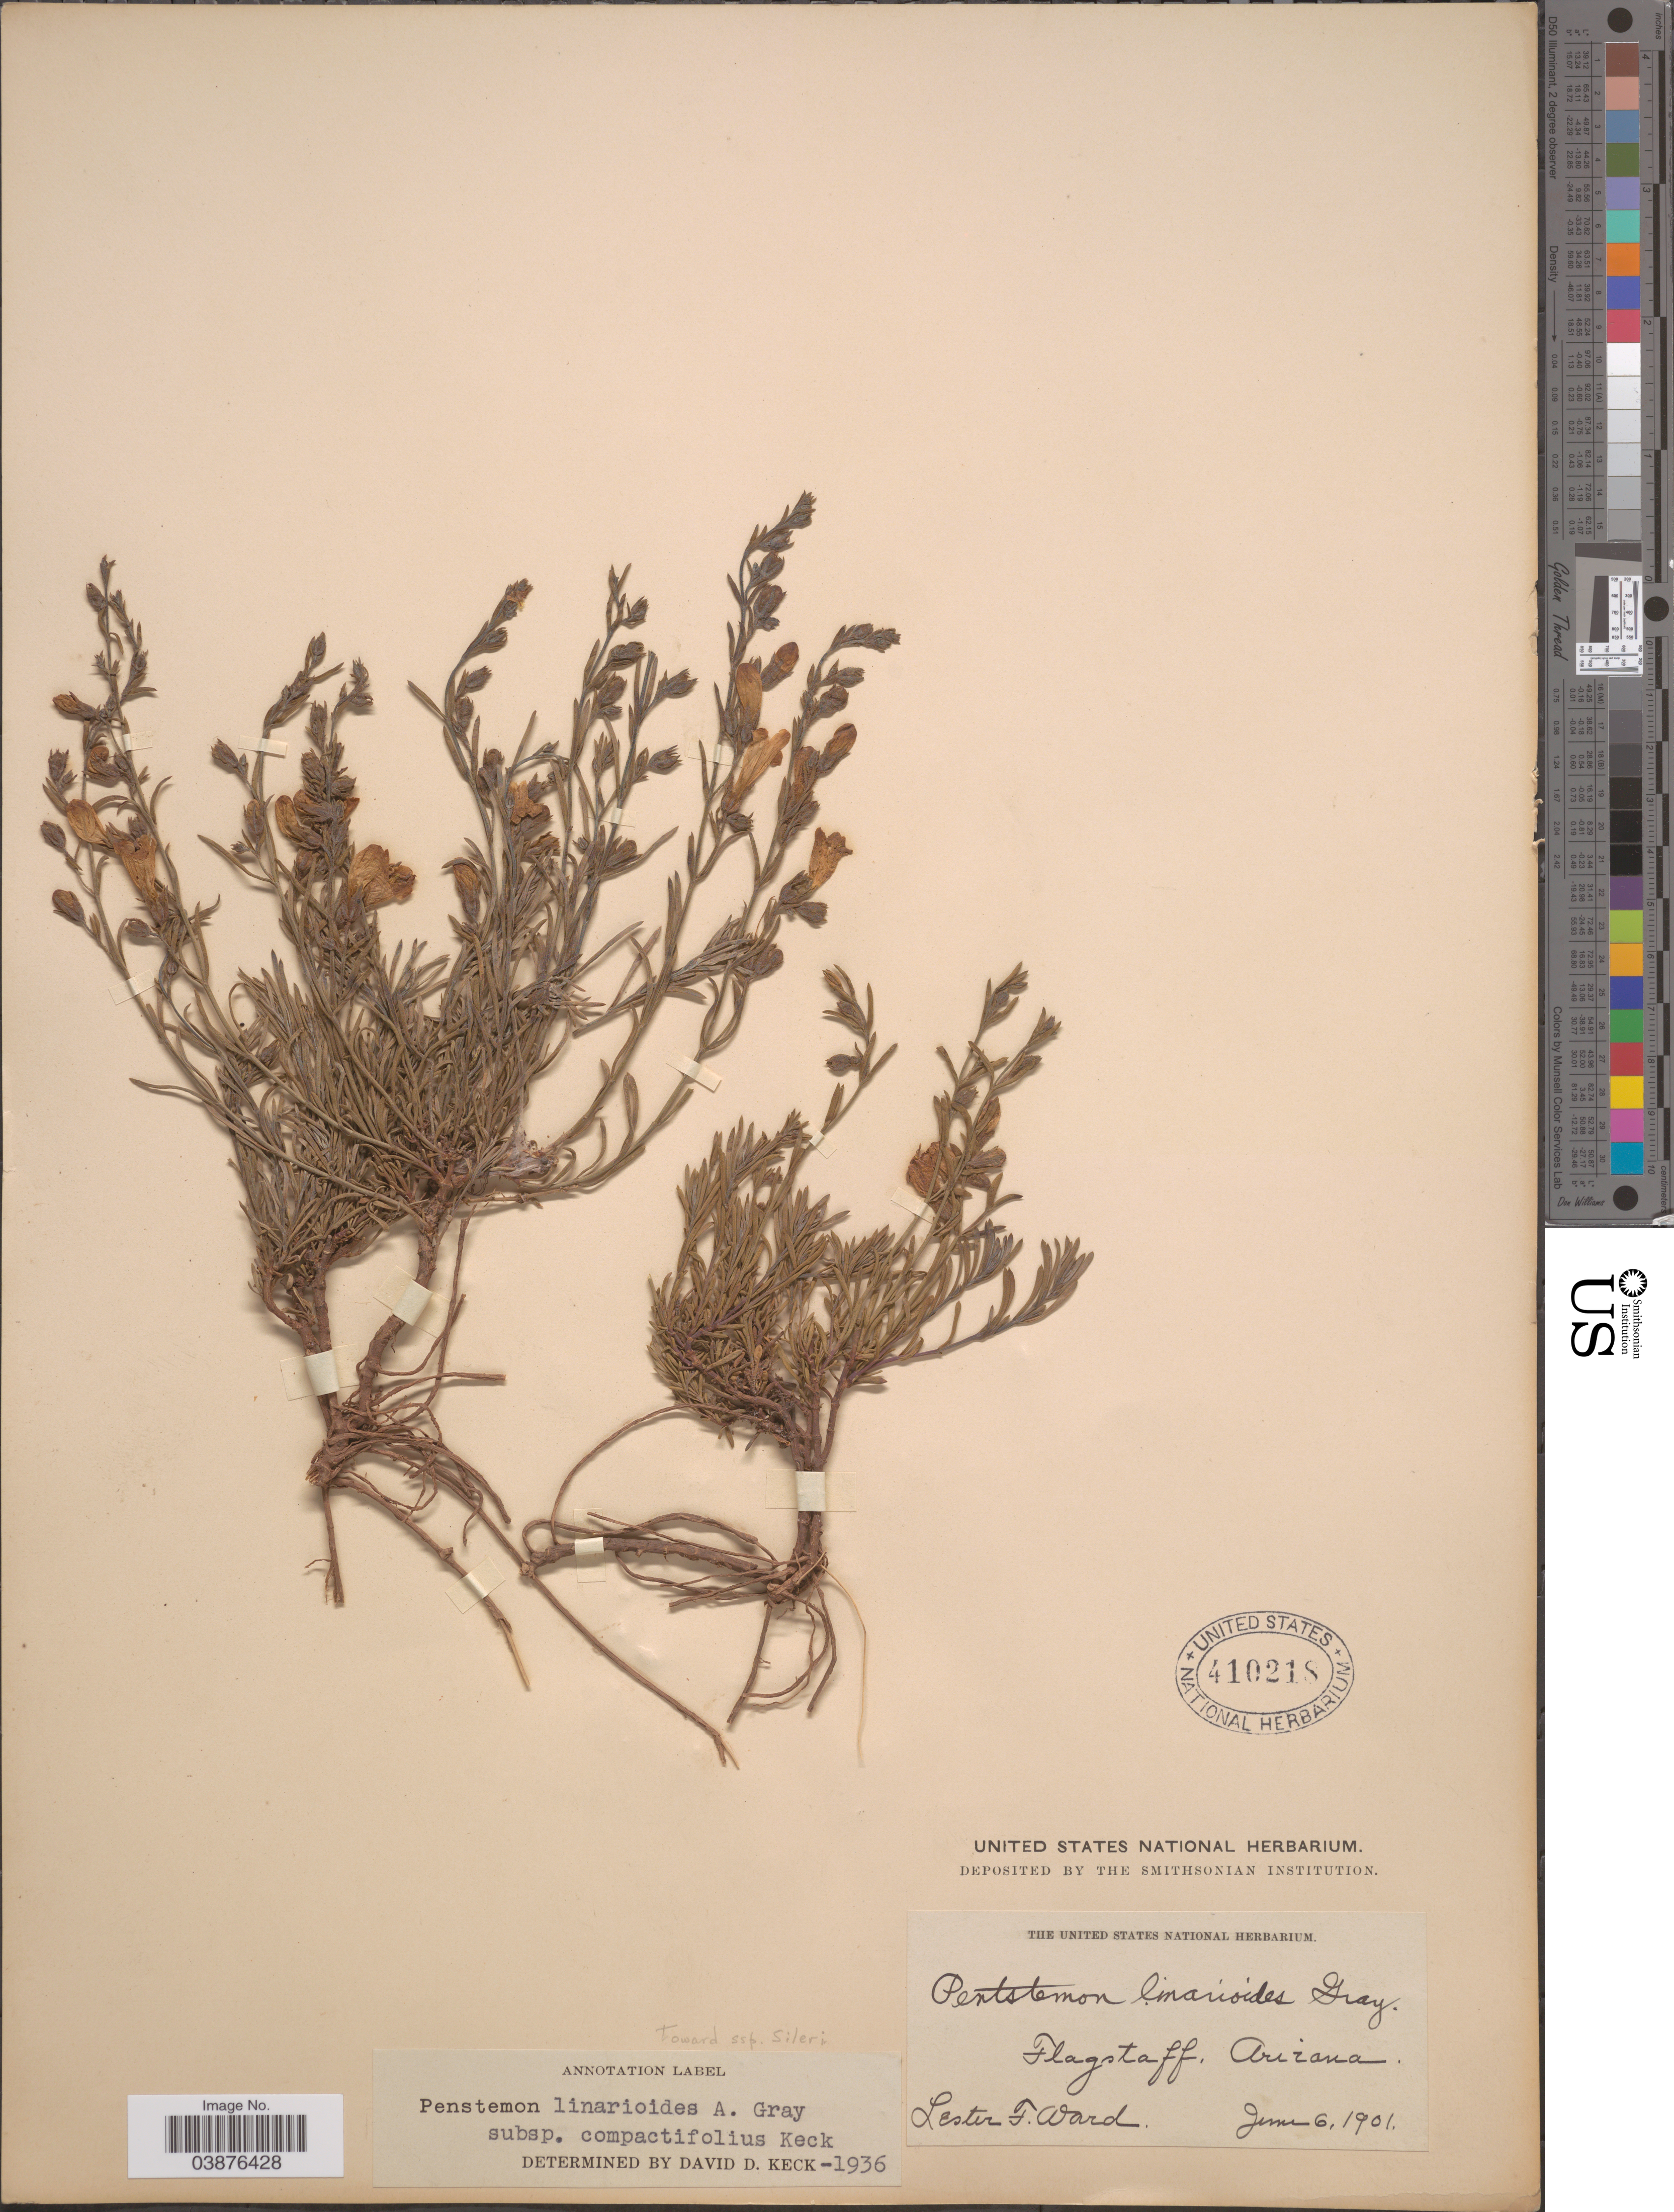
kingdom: Plantae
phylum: Tracheophyta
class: Magnoliopsida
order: Lamiales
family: Plantaginaceae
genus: Penstemon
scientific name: Penstemon linarioides var. viridis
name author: D.D. Keck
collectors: L. F. Ward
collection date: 1901-06-06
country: United States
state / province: Arizona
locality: Flagstaff.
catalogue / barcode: US 410218